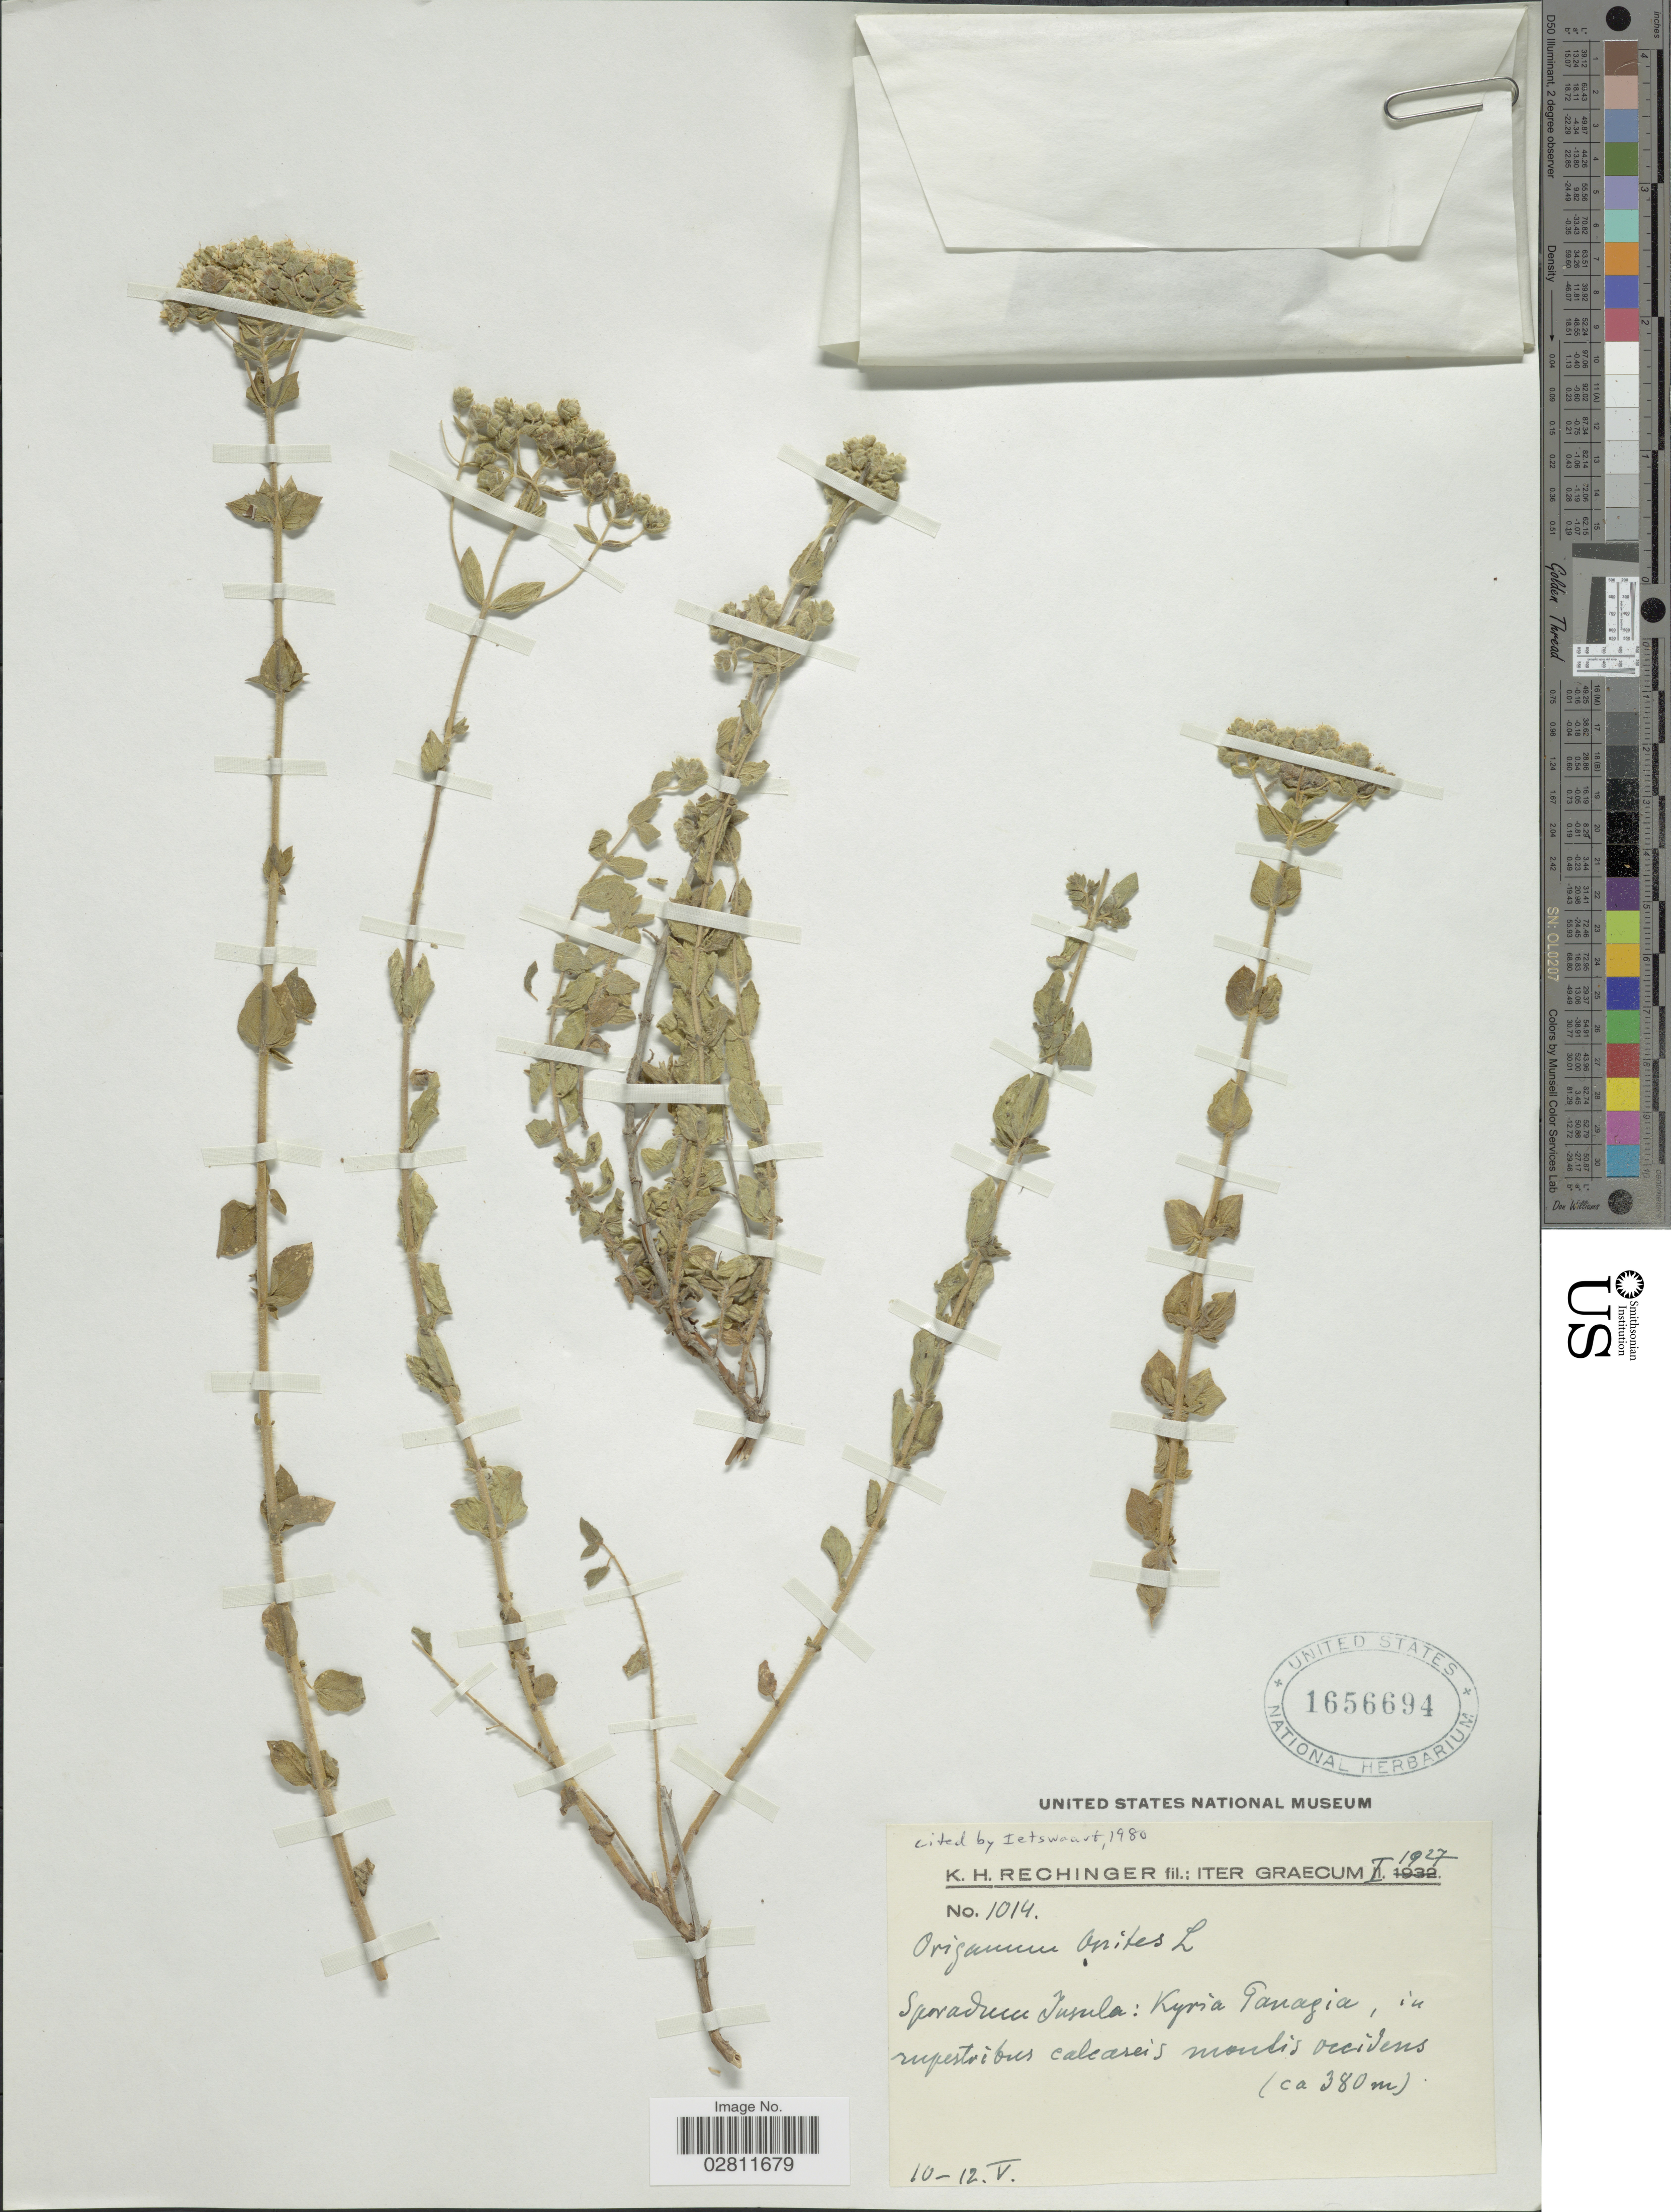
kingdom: Plantae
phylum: Tracheophyta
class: Magnoliopsida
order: Lamiales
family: Lamiaceae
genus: Origanum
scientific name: Origanum onites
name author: L.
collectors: K. H. Rechinger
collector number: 1014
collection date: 1927-05-10/1927-05-12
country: Greece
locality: Sporadum Insula: Kyria Tanagia, in rupestribus calcareis montis occidens.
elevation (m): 380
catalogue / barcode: US 1656694